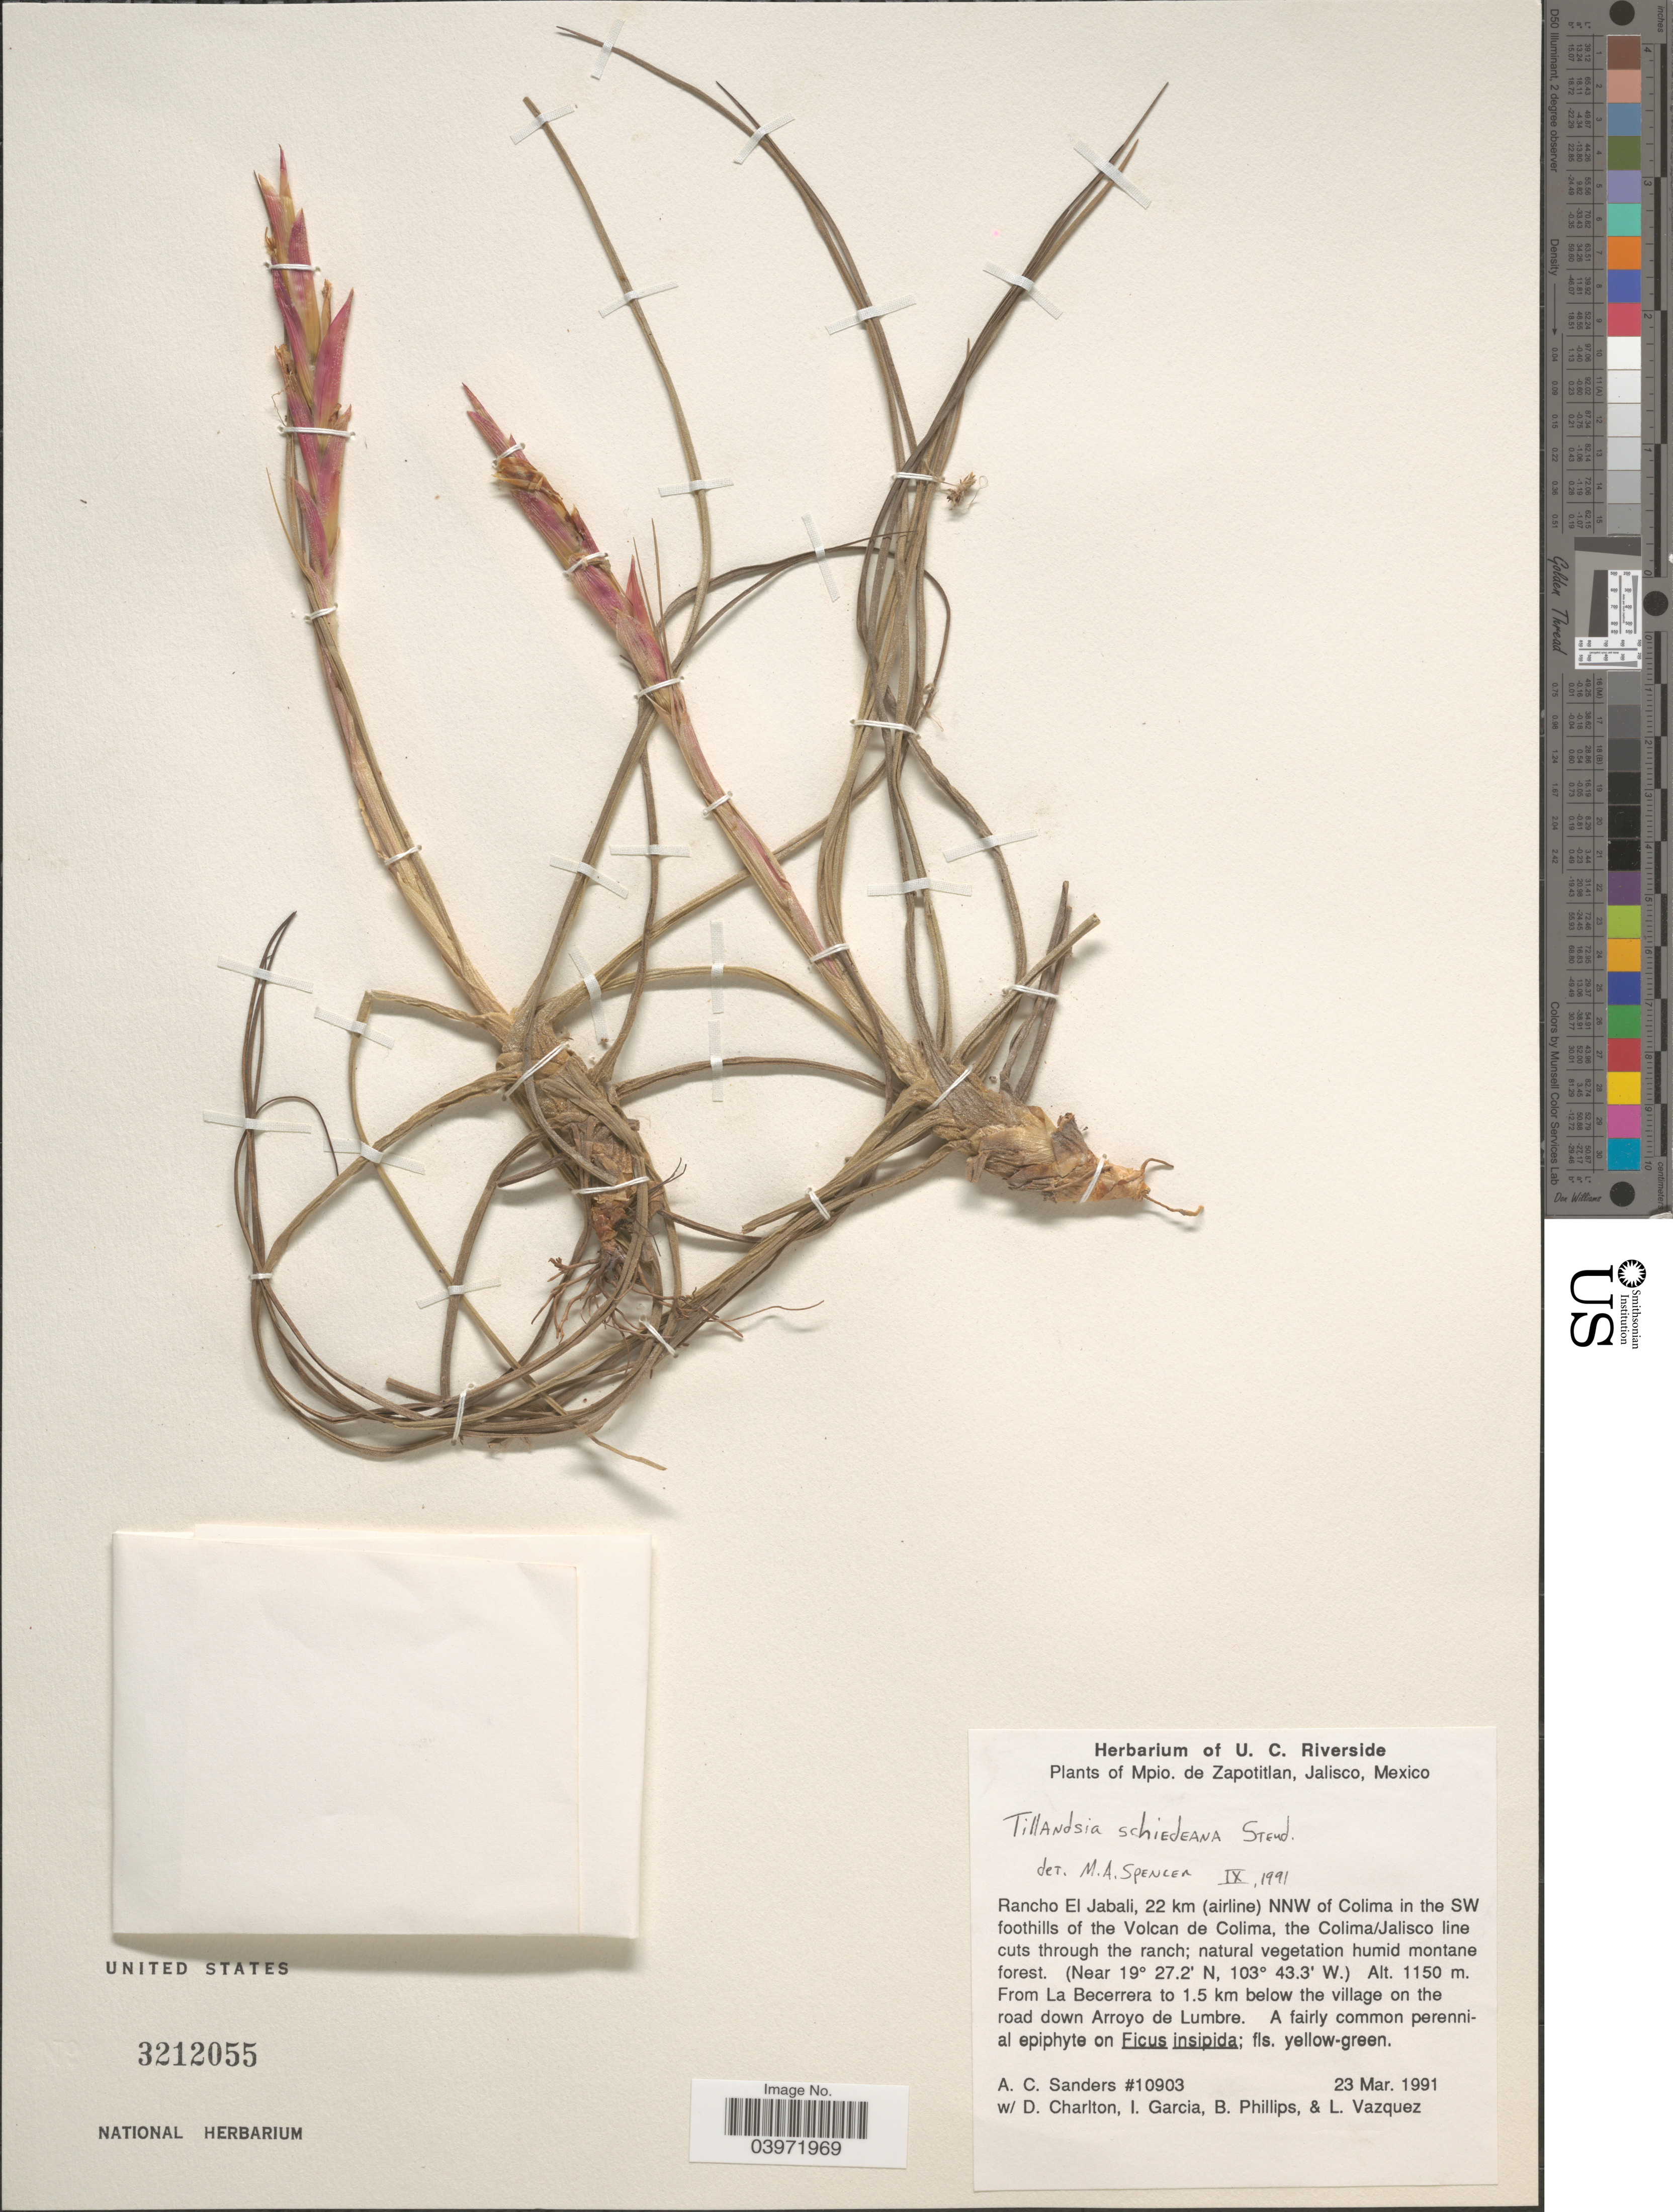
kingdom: Plantae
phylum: Tracheophyta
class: Liliopsida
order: Poales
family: Bromeliaceae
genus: Tillandsia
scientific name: Tillandsia schiedeana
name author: Steud.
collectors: A. Sanders, D. Charlton, I. Garcia, Phillips, B. & L. Vazquez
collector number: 10903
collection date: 1991-03-23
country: Mexico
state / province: Jalisco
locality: Mpio. de Zapotitlan. Rancho El Jabali, 22 km (airline) NNW of Colima in the SW foothills of the Volcan de Colima, the Colima/Jalisco. From La Becerrera to 1.5 km below the village on the road down Arroyo de Lumbre.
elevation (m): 1150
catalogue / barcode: US 3212055